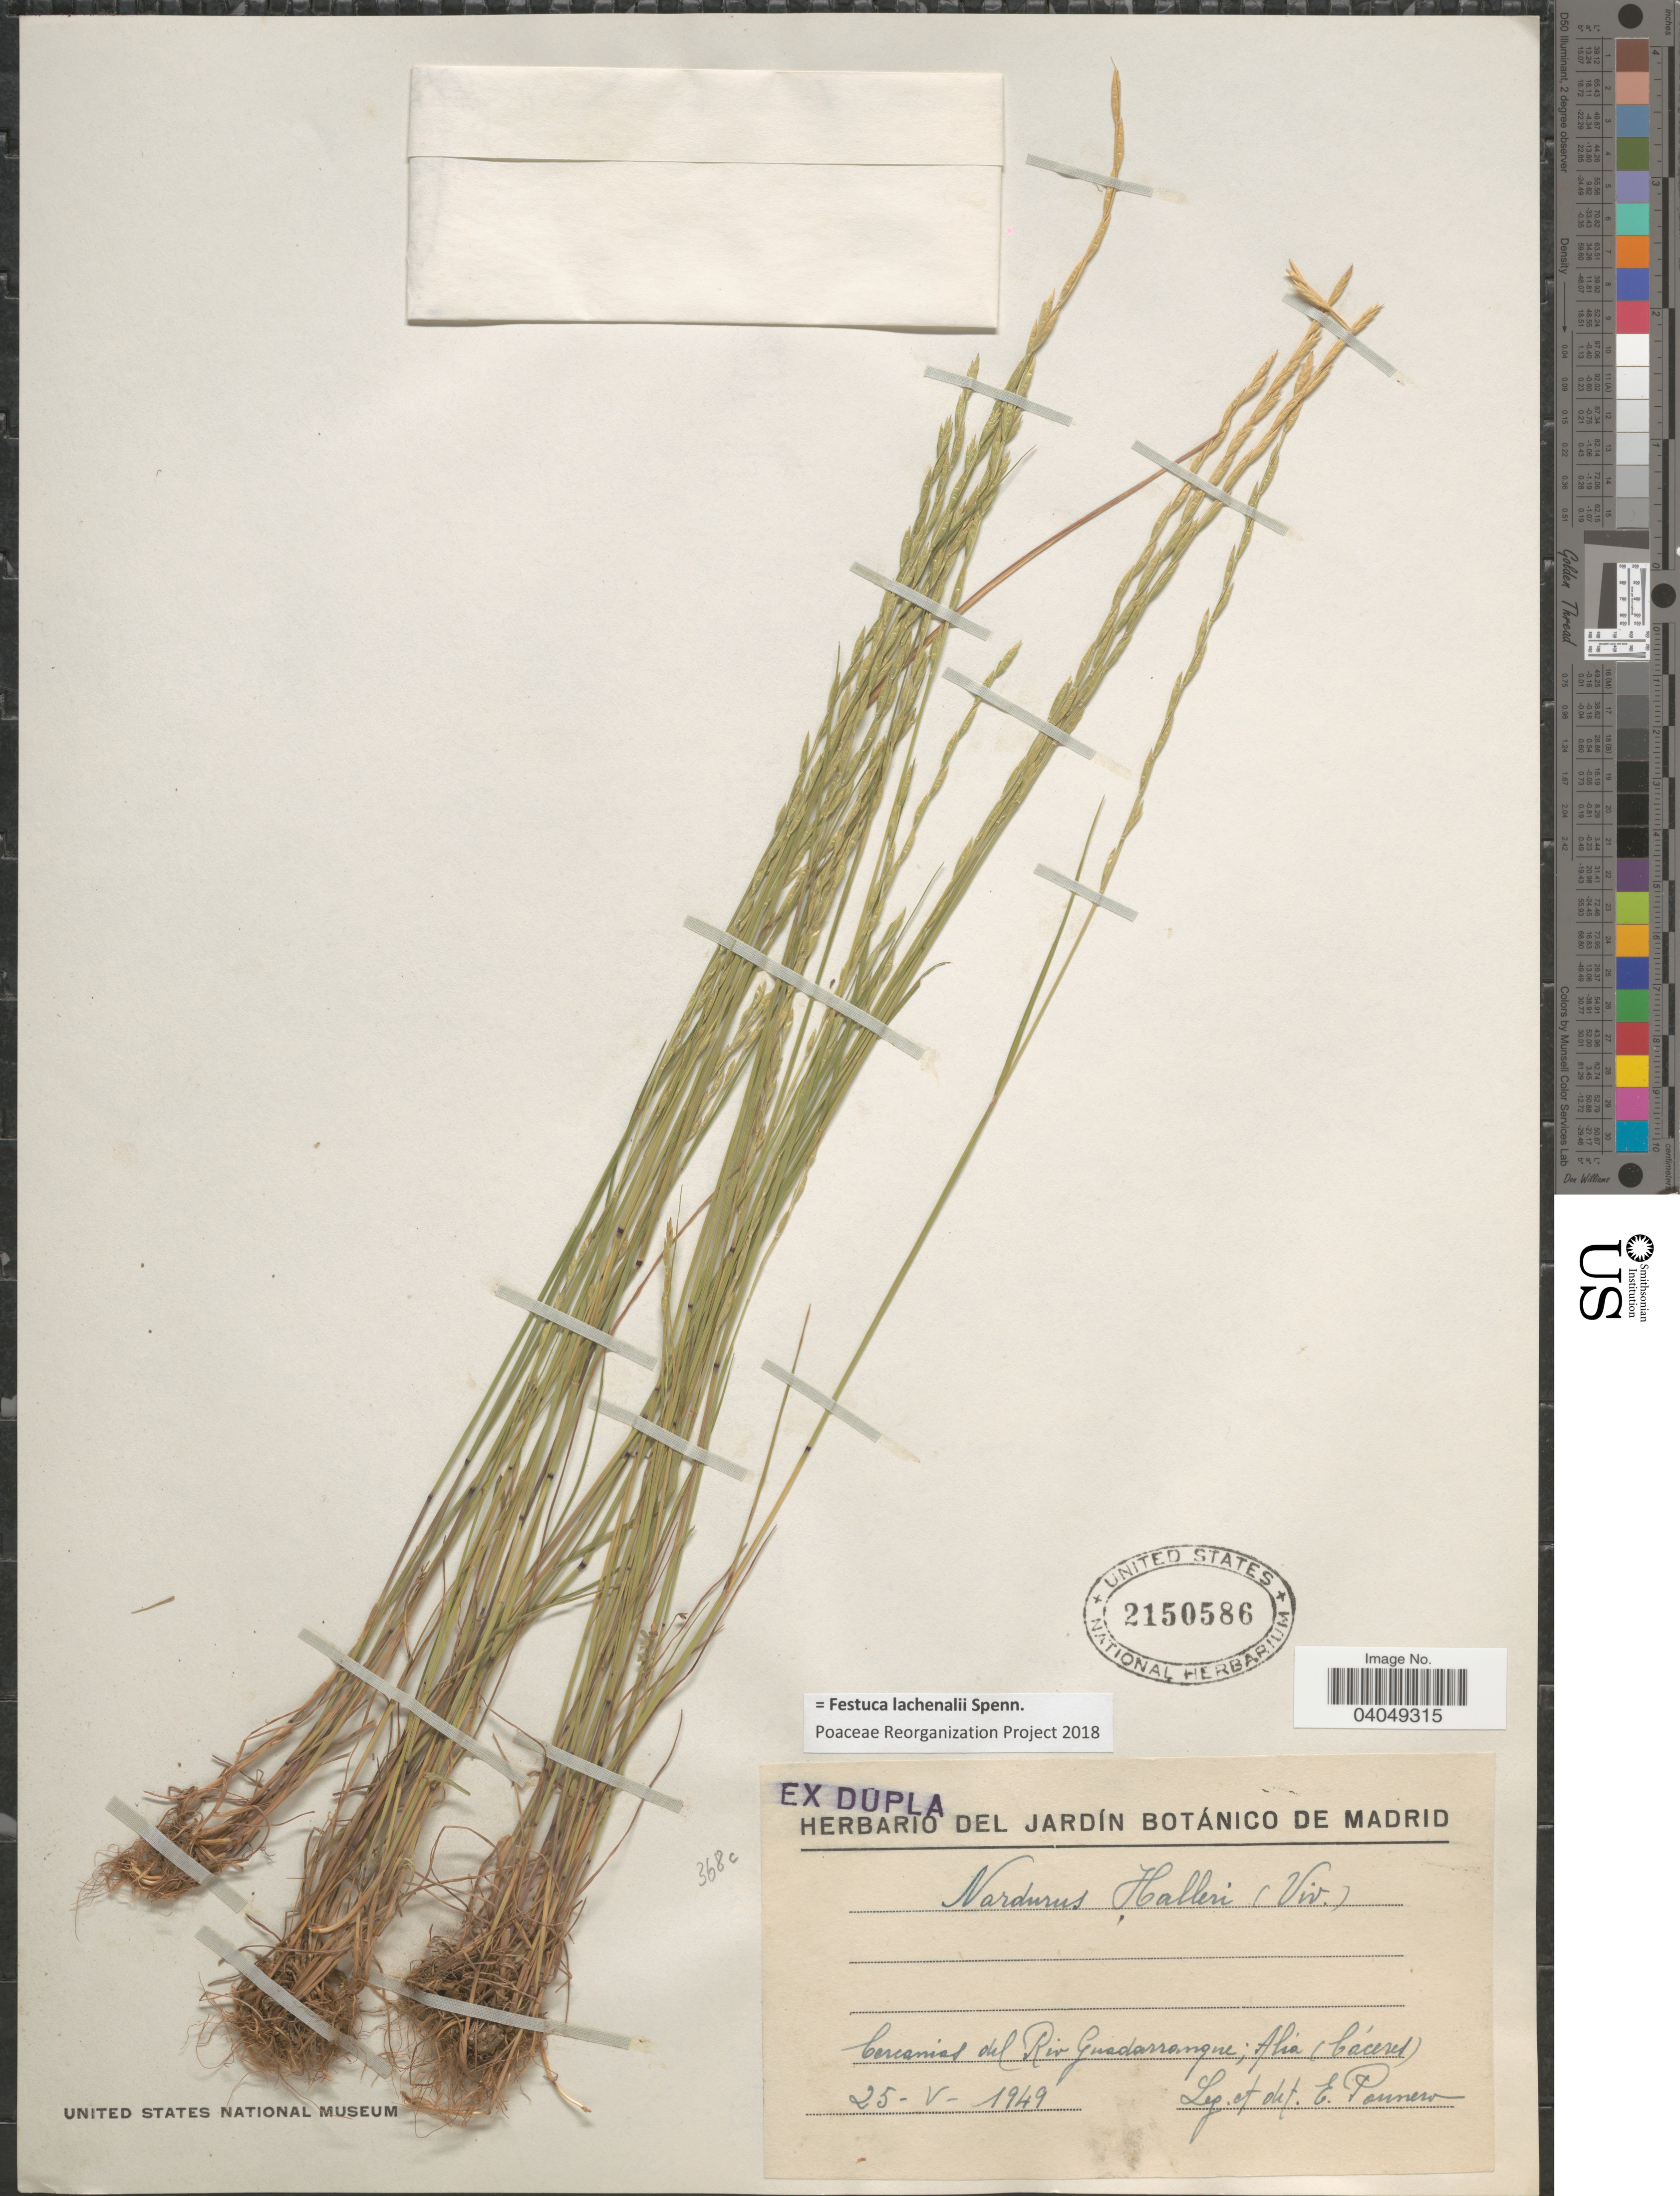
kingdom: Plantae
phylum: Tracheophyta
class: Liliopsida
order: Poales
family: Poaceae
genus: Festuca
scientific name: Festuca lachenalii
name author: Spenn.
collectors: E. Pannero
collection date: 1949-05-25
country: Spain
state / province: Madrid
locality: Cercanias del Rio Guadarranque; Alia (Cáceres).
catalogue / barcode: US 2150586